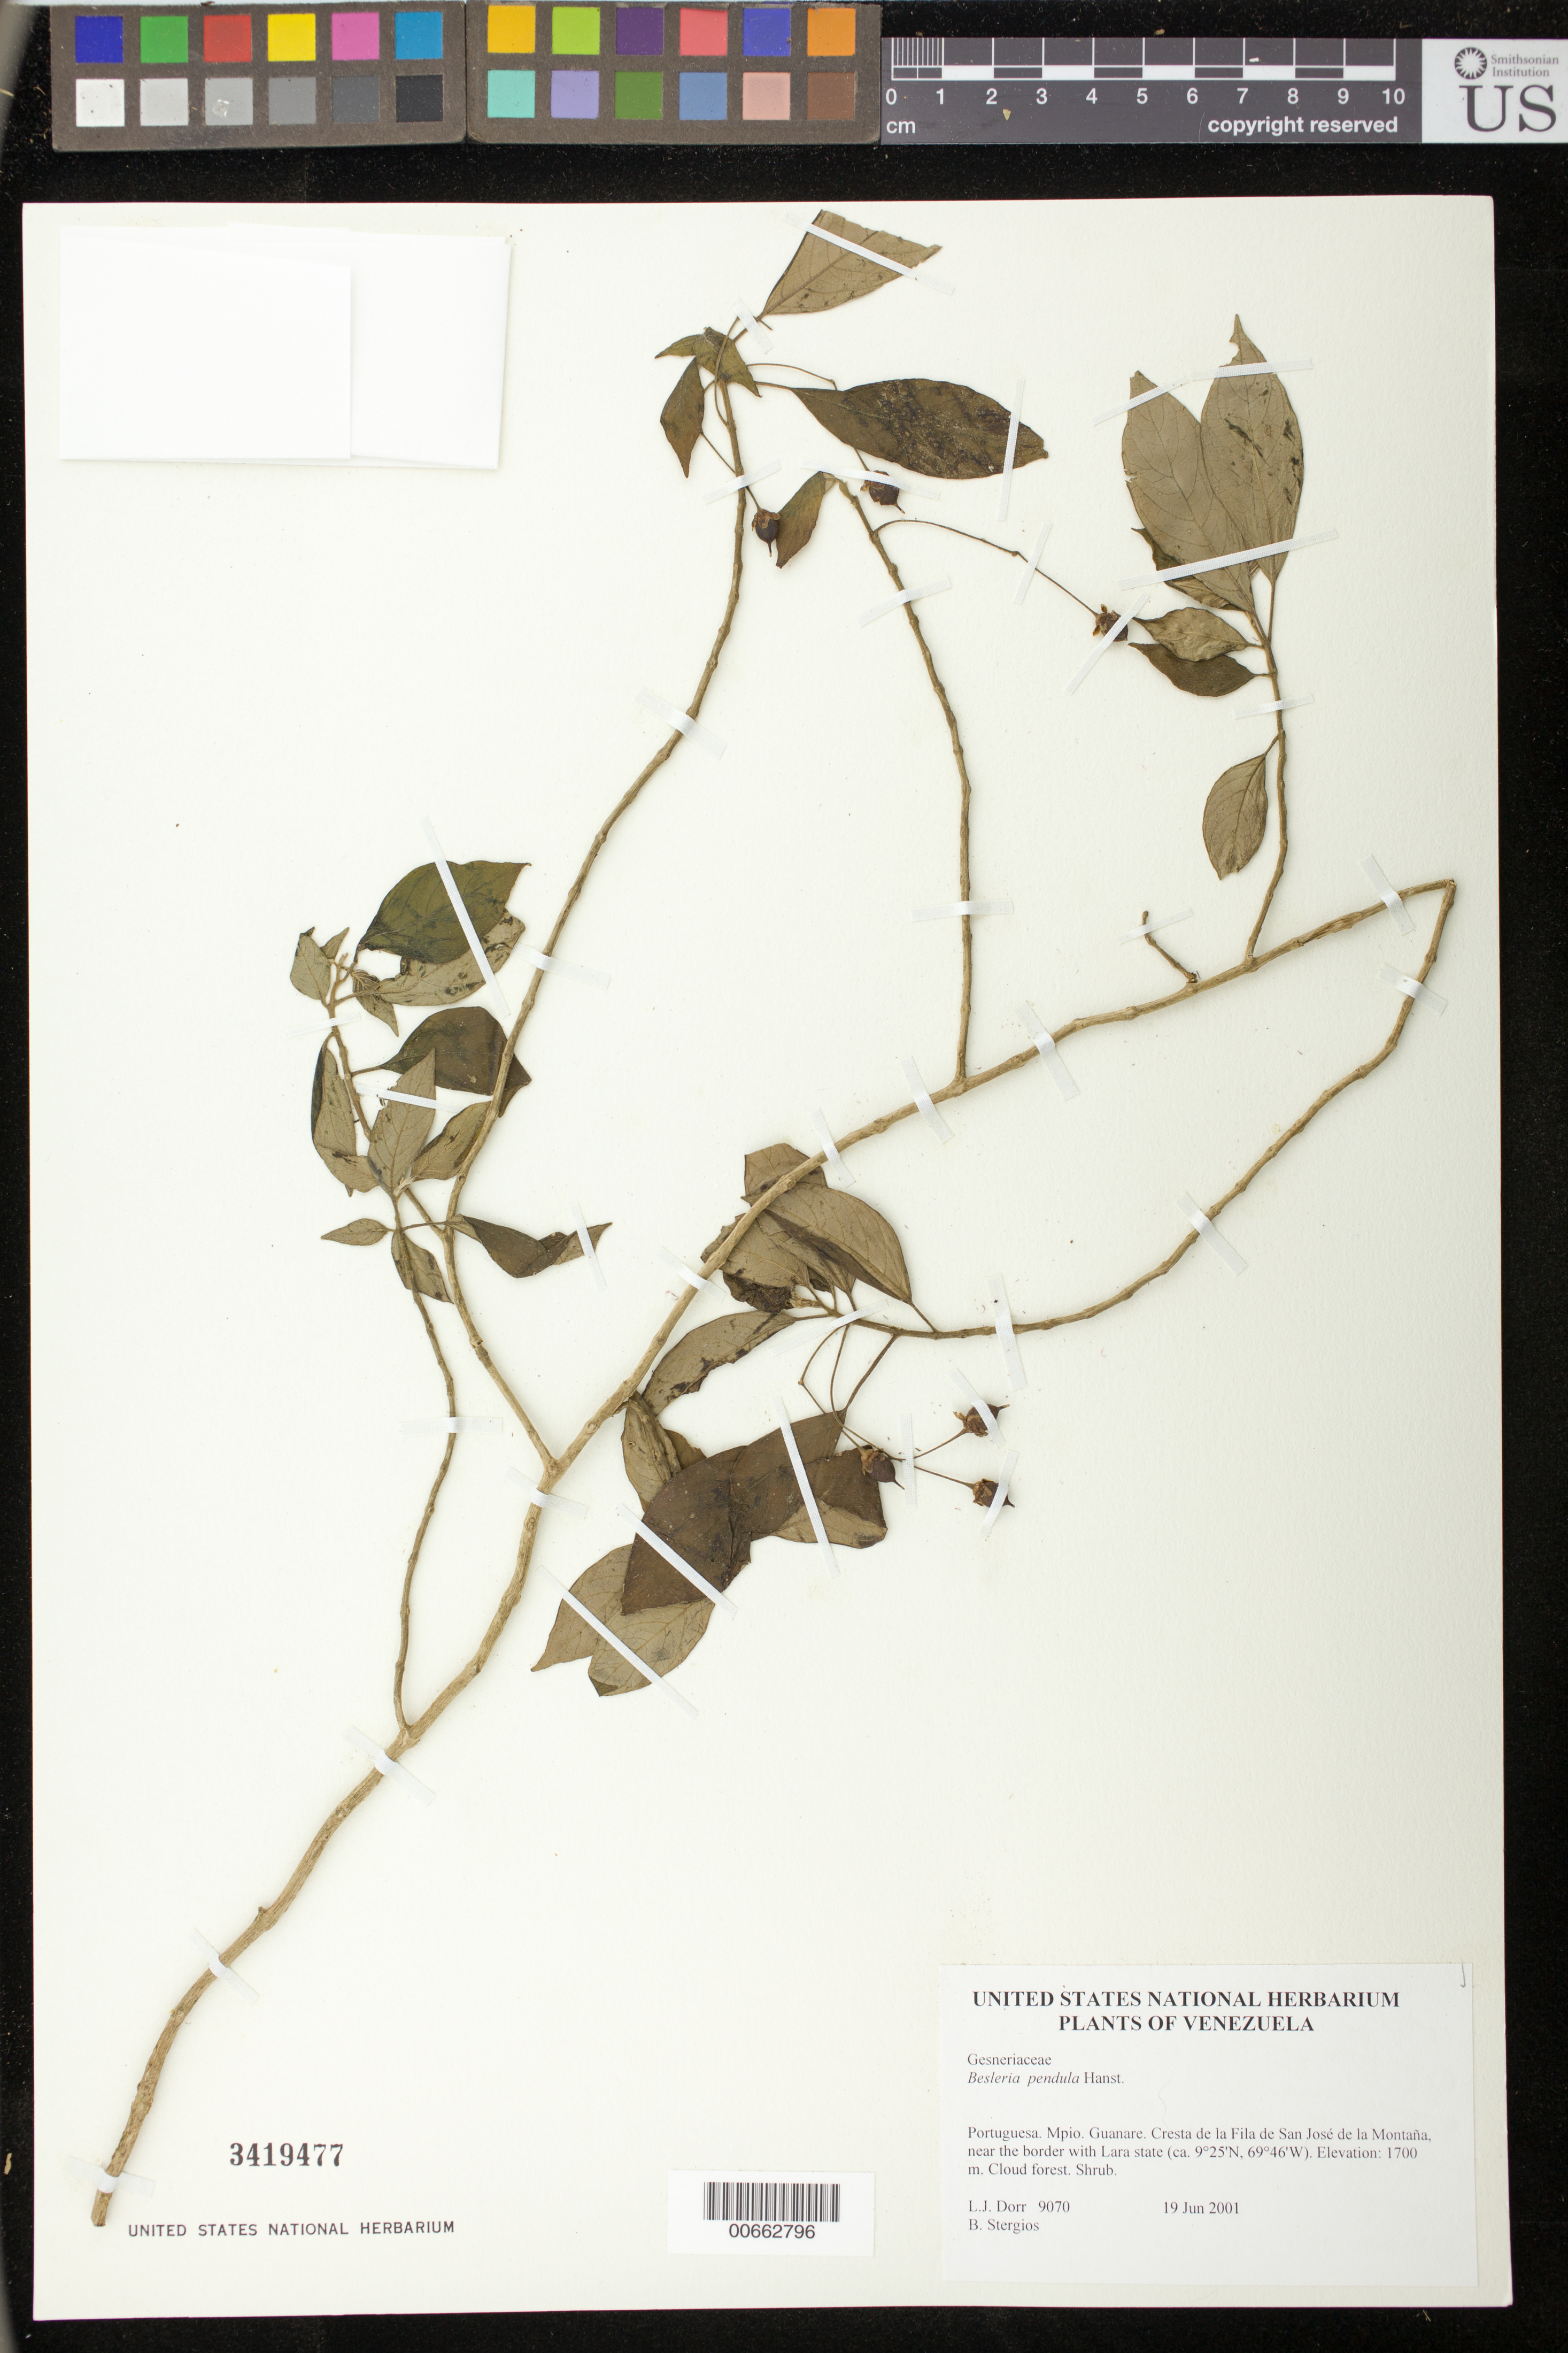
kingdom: Plantae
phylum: Tracheophyta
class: Magnoliopsida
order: Lamiales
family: Gesneriaceae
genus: Besleria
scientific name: Besleria pendula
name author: Hanst.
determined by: Skog, Laurence E.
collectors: L. J. Dorr & B. G. Stergios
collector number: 9070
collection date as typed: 19 Jun 2001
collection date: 2001-06-19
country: Venezuela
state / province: Portuguesa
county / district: Guanare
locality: Cresta de la Fila de San José de la Montaña, near the border with Lara state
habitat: Cloud forest.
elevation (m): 1700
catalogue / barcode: US 3419477